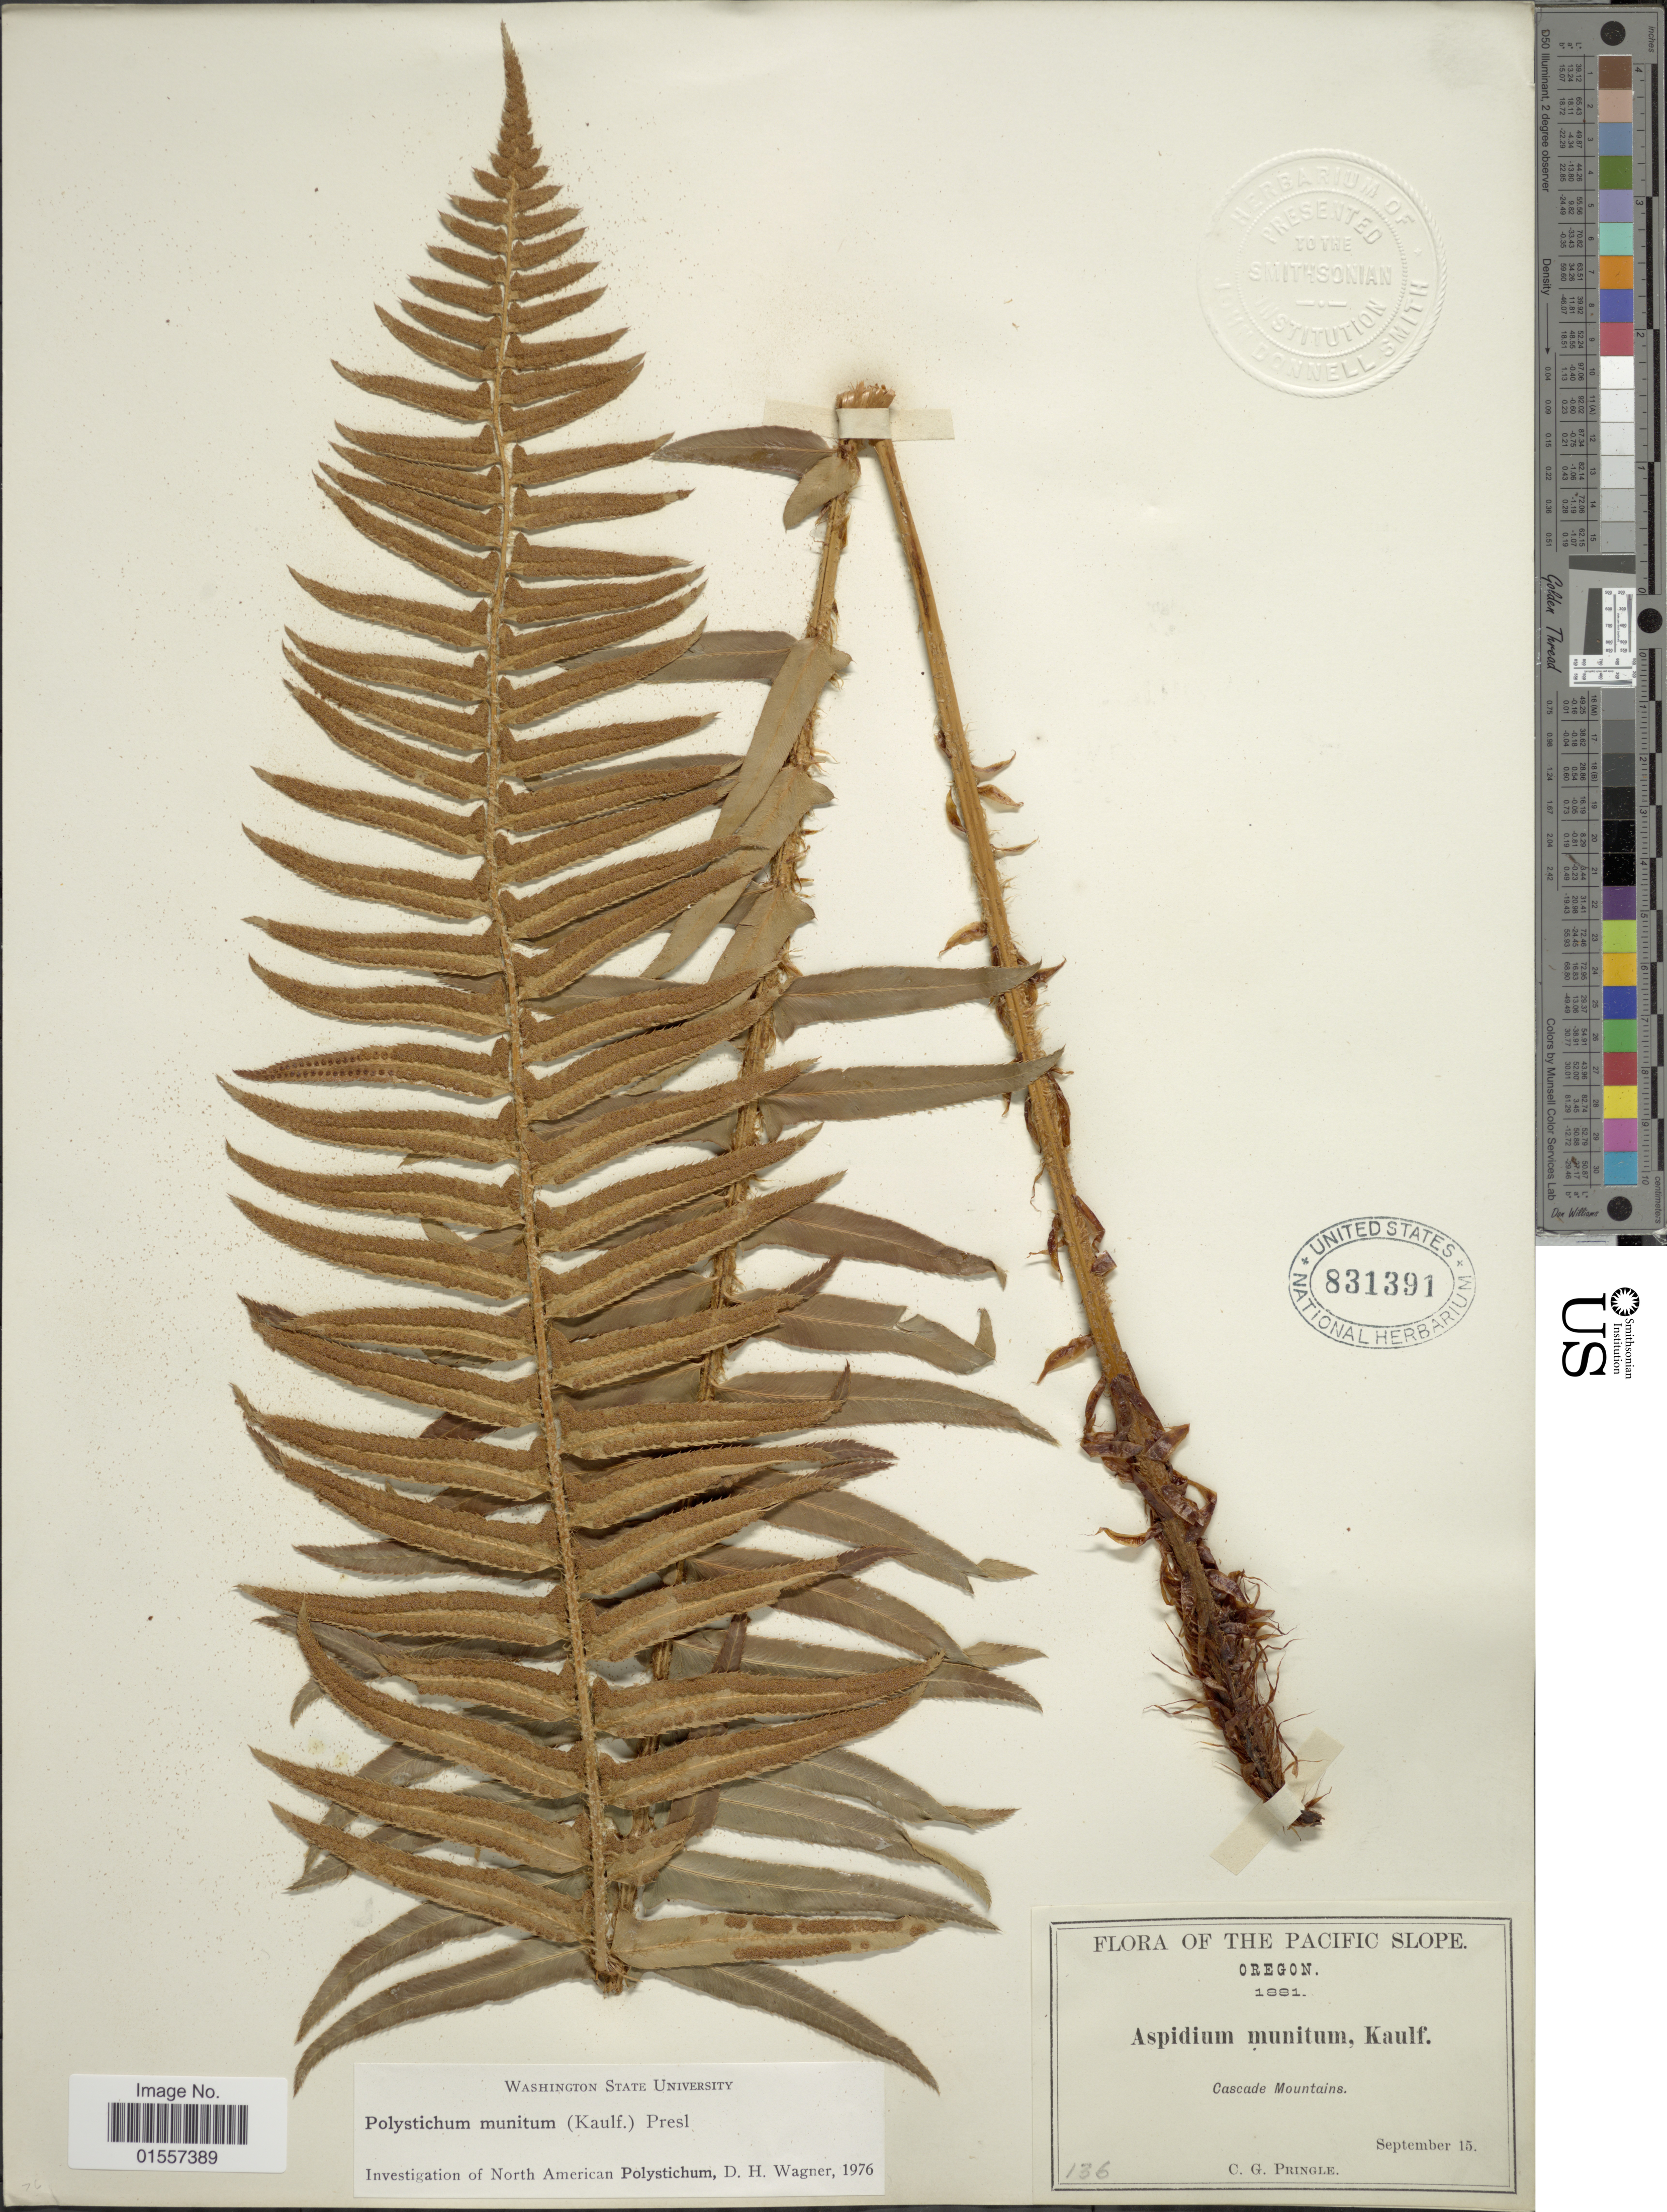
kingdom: Plantae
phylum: Tracheophyta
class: Polypodiopsida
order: Polypodiales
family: Dryopteridaceae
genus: Polystichum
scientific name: Polystichum munitum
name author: (Kaulf.) C. Presl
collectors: C. G. Pringle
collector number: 136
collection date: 1881-09-15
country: United States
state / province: Oregon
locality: Pacific slope, Oregon, Cascade Mountains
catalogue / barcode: US 831391